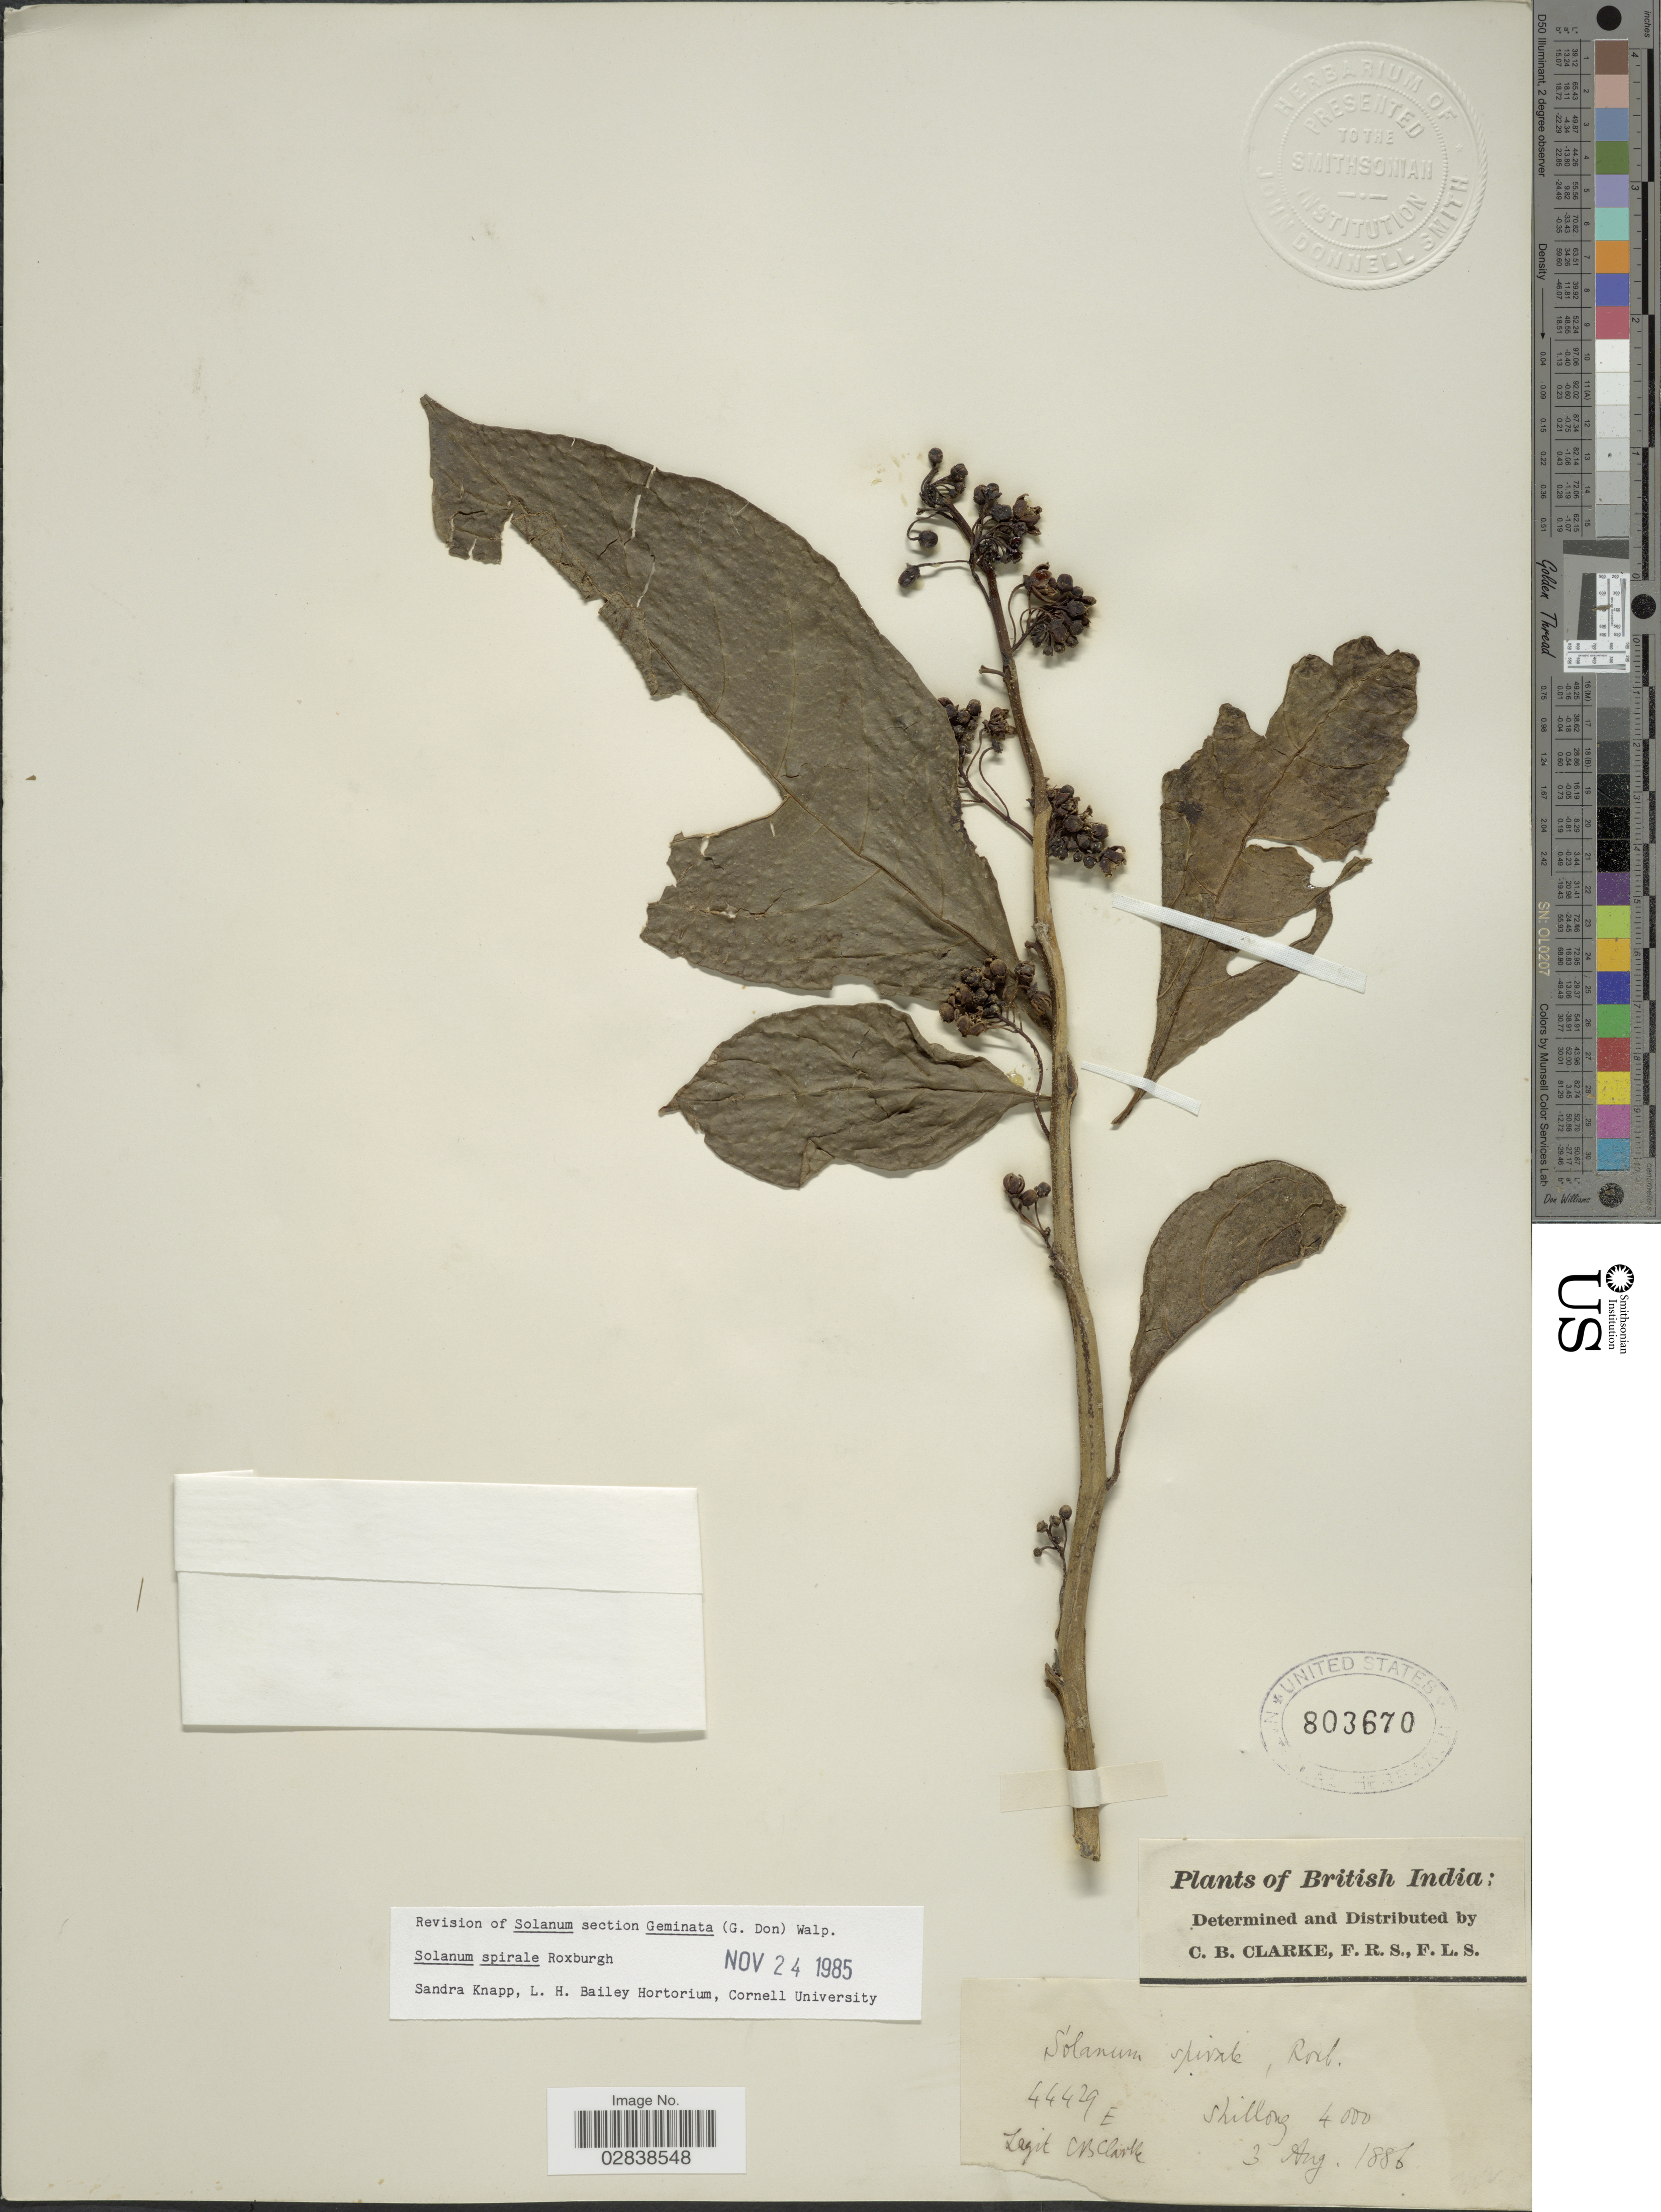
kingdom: Plantae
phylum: Tracheophyta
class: Magnoliopsida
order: Solanales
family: Solanaceae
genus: Solanum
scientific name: Solanum spirale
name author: Roxb.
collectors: C. B. Clarke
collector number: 44429 E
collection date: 1886-08-03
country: India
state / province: Meghalaya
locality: British India, Shillong.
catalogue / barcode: US 803670